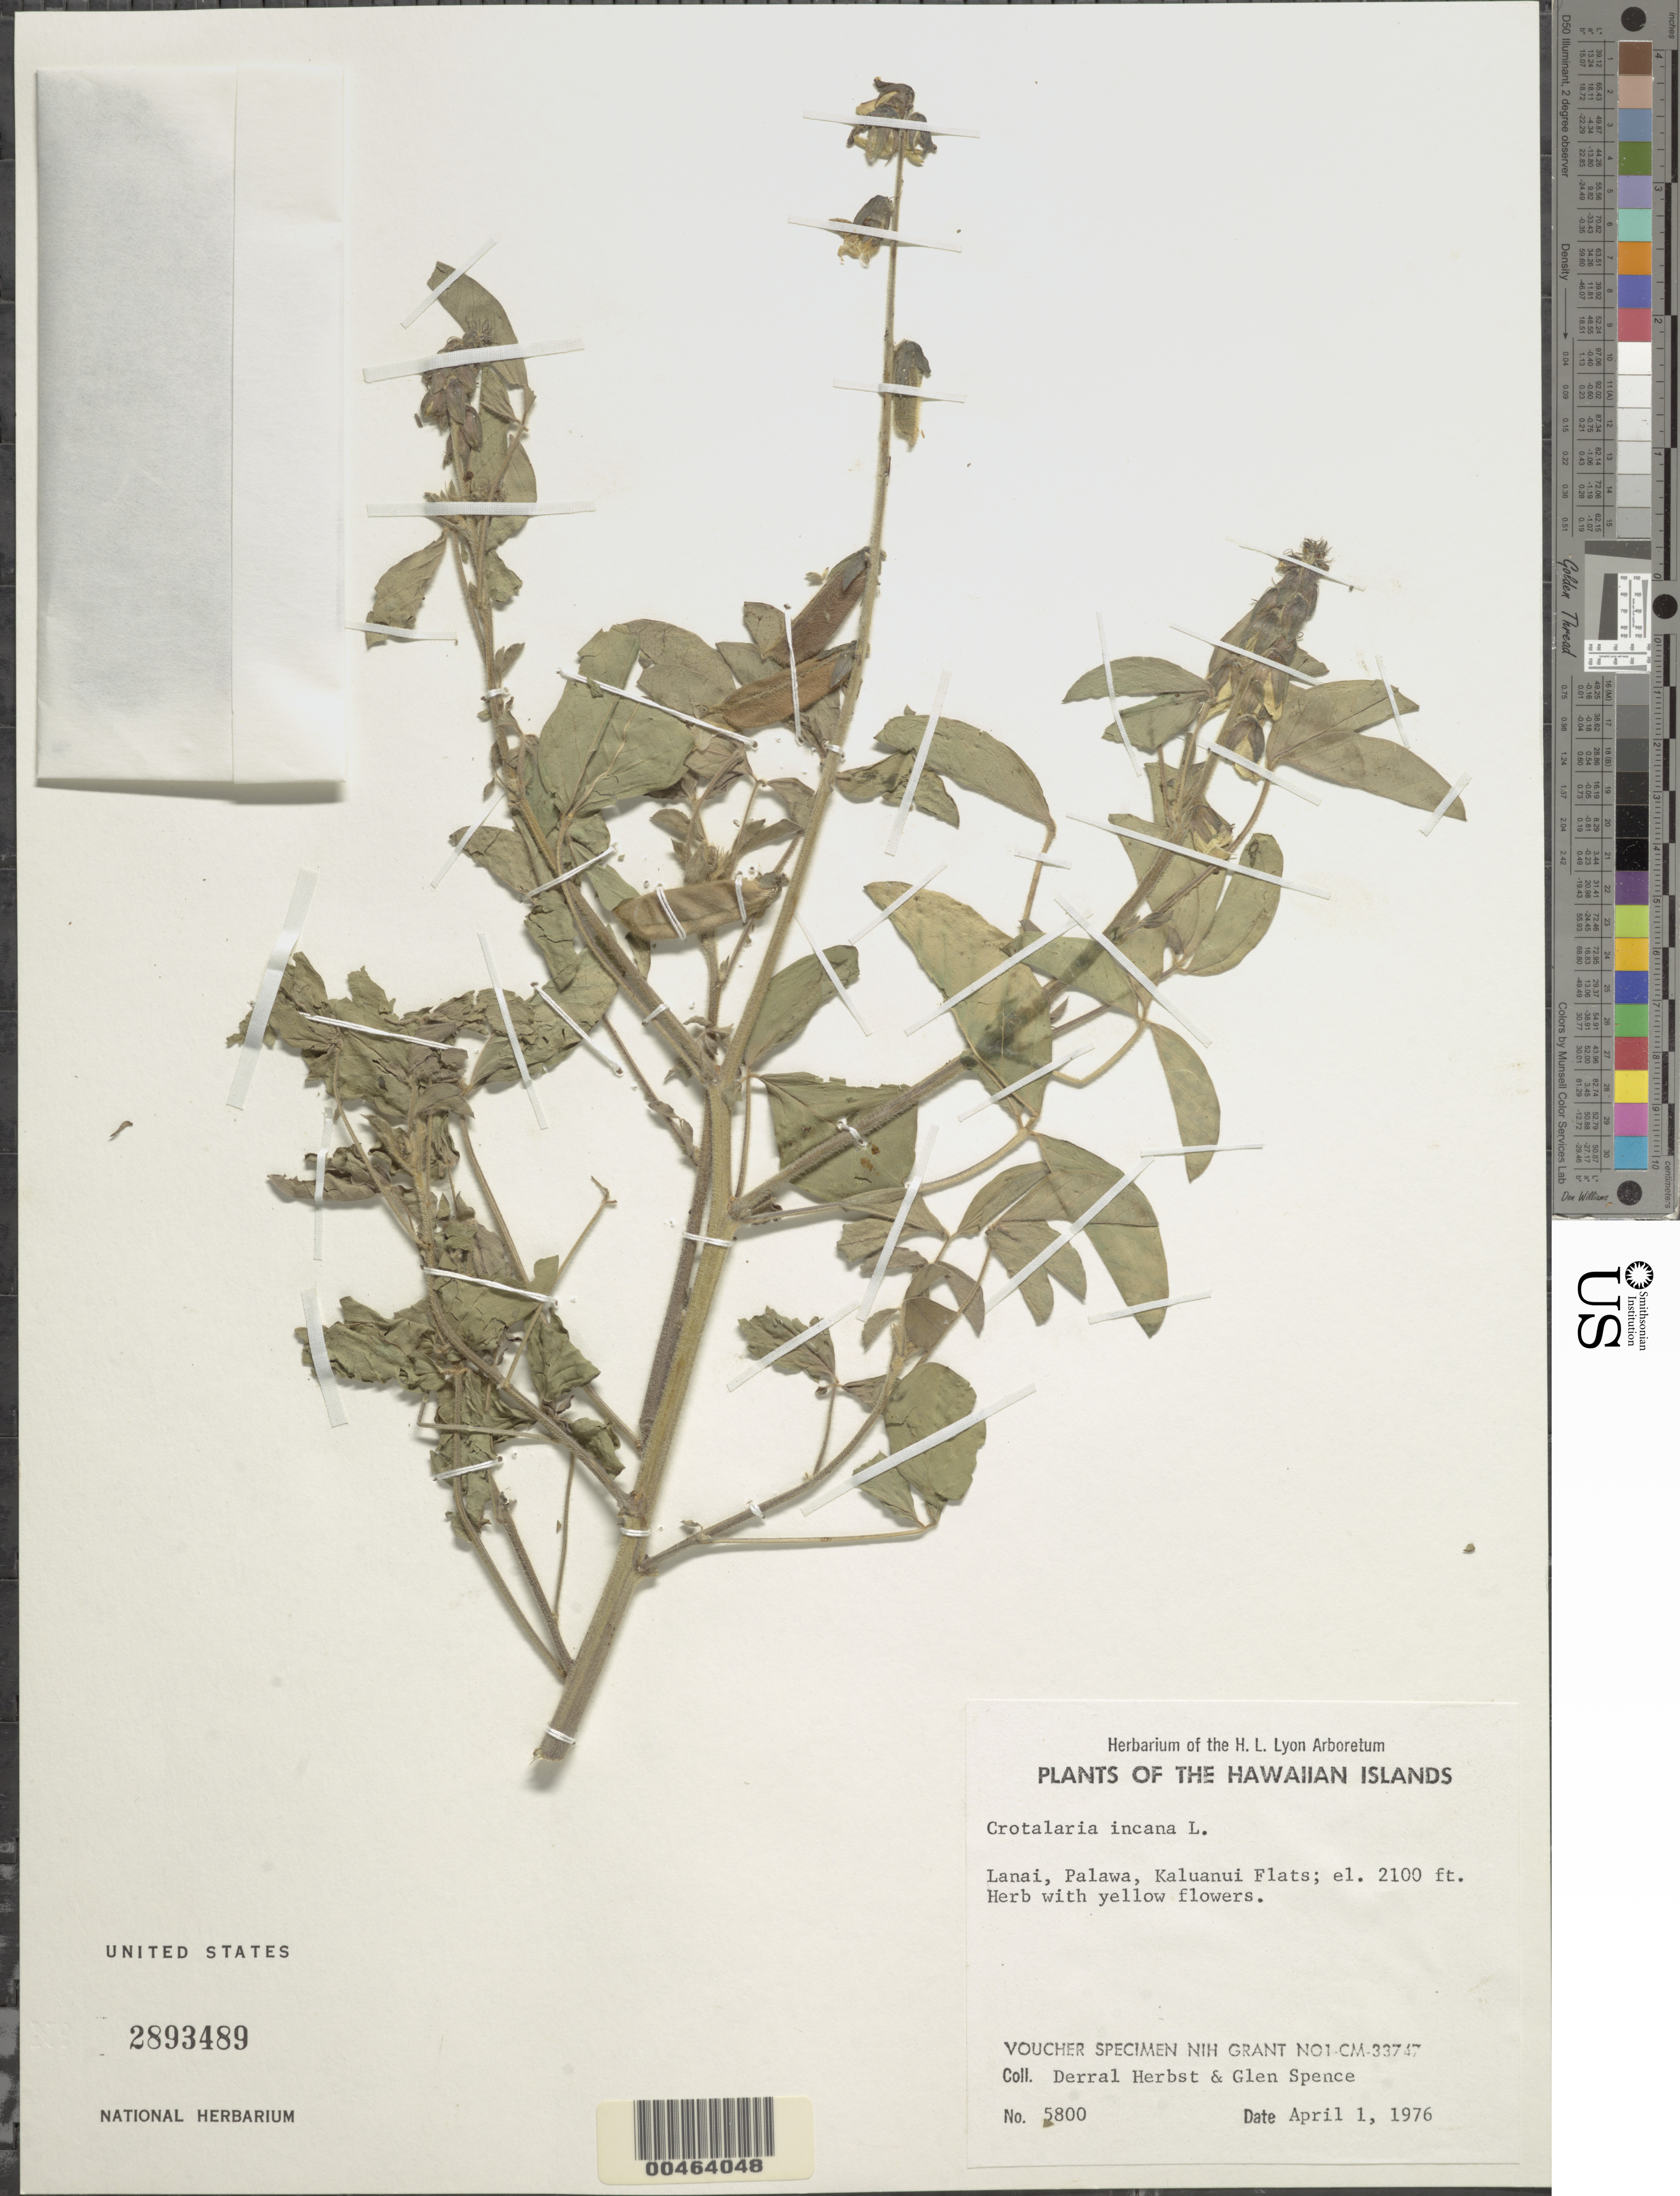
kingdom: Plantae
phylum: Tracheophyta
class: Magnoliopsida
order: Fabales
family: Fabaceae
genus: Crotalaria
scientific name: Crotalaria incana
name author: L.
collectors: D. R. Herbst & G. Spence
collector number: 5800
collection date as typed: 1 Apr 1976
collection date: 1976-04-01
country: United States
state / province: Hawaii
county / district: Maui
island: Lana'i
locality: Palawa, Kaluanui Flats.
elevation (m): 640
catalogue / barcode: US 2893489